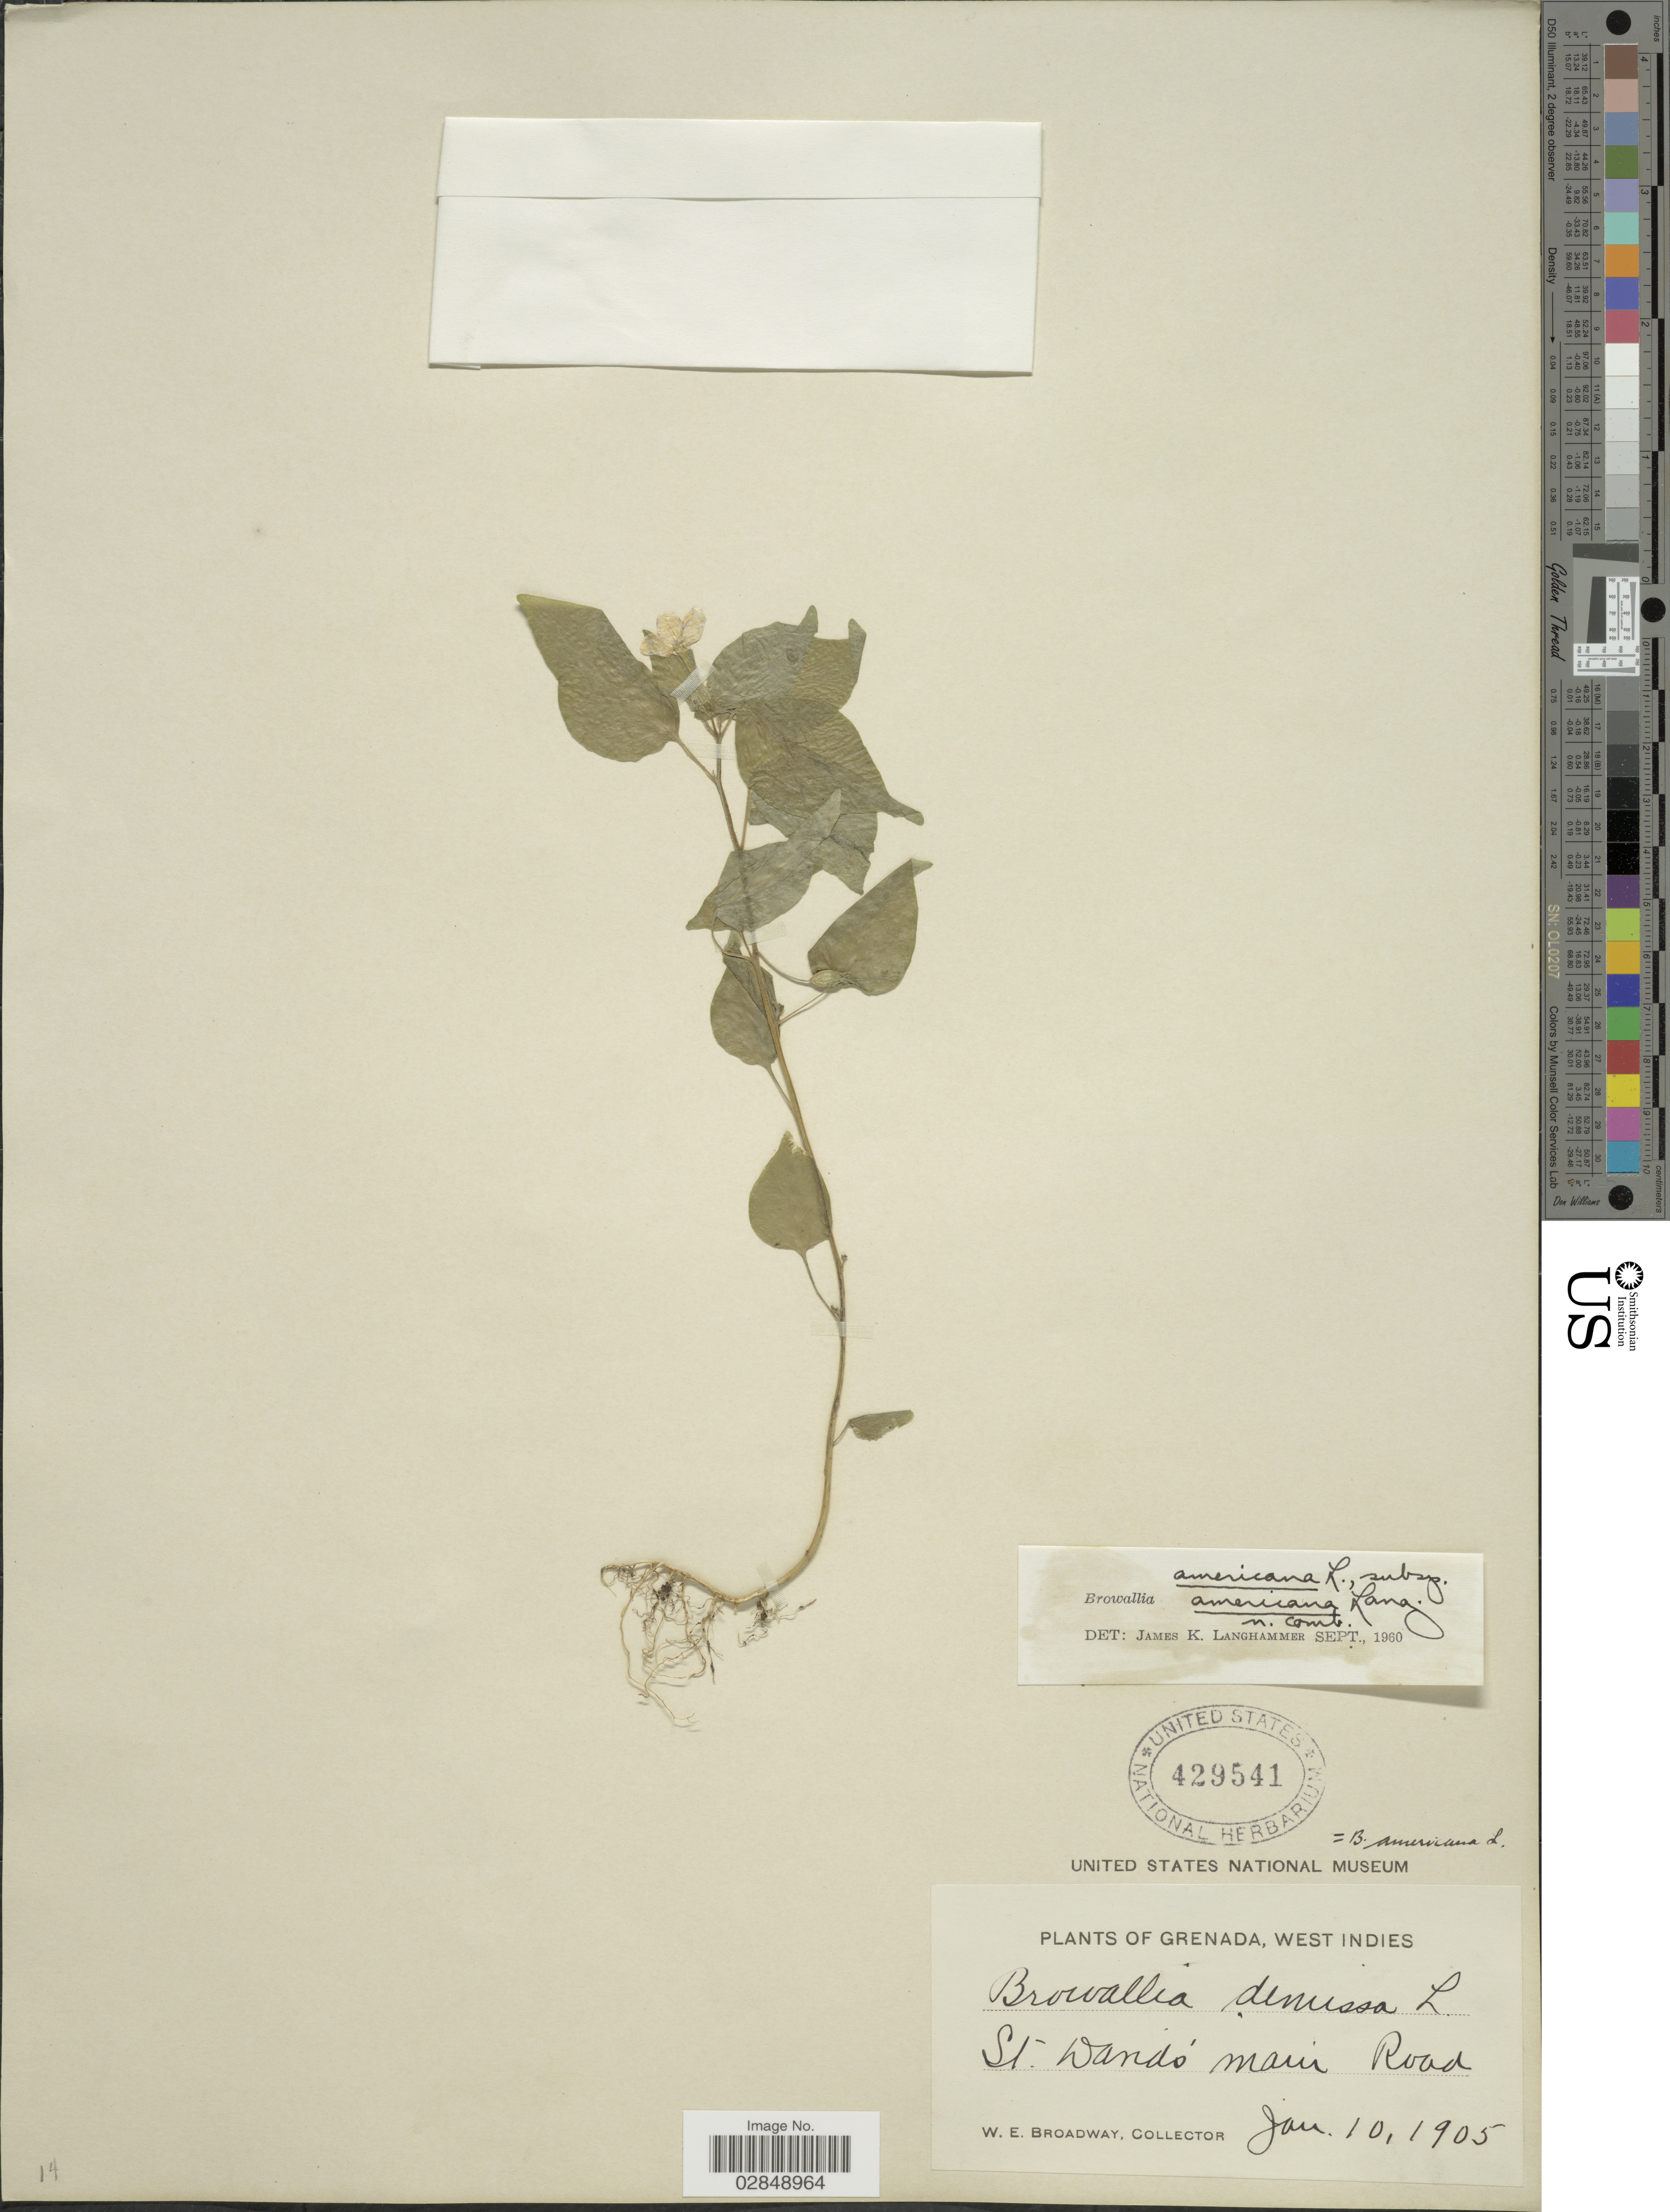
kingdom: Plantae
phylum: Tracheophyta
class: Magnoliopsida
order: Solanales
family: Solanaceae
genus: Browallia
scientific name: Browallia americana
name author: L.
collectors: W. E. Broadway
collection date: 1905-01-10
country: Grenada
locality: West Indies. St. David's main road.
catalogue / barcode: US 429541